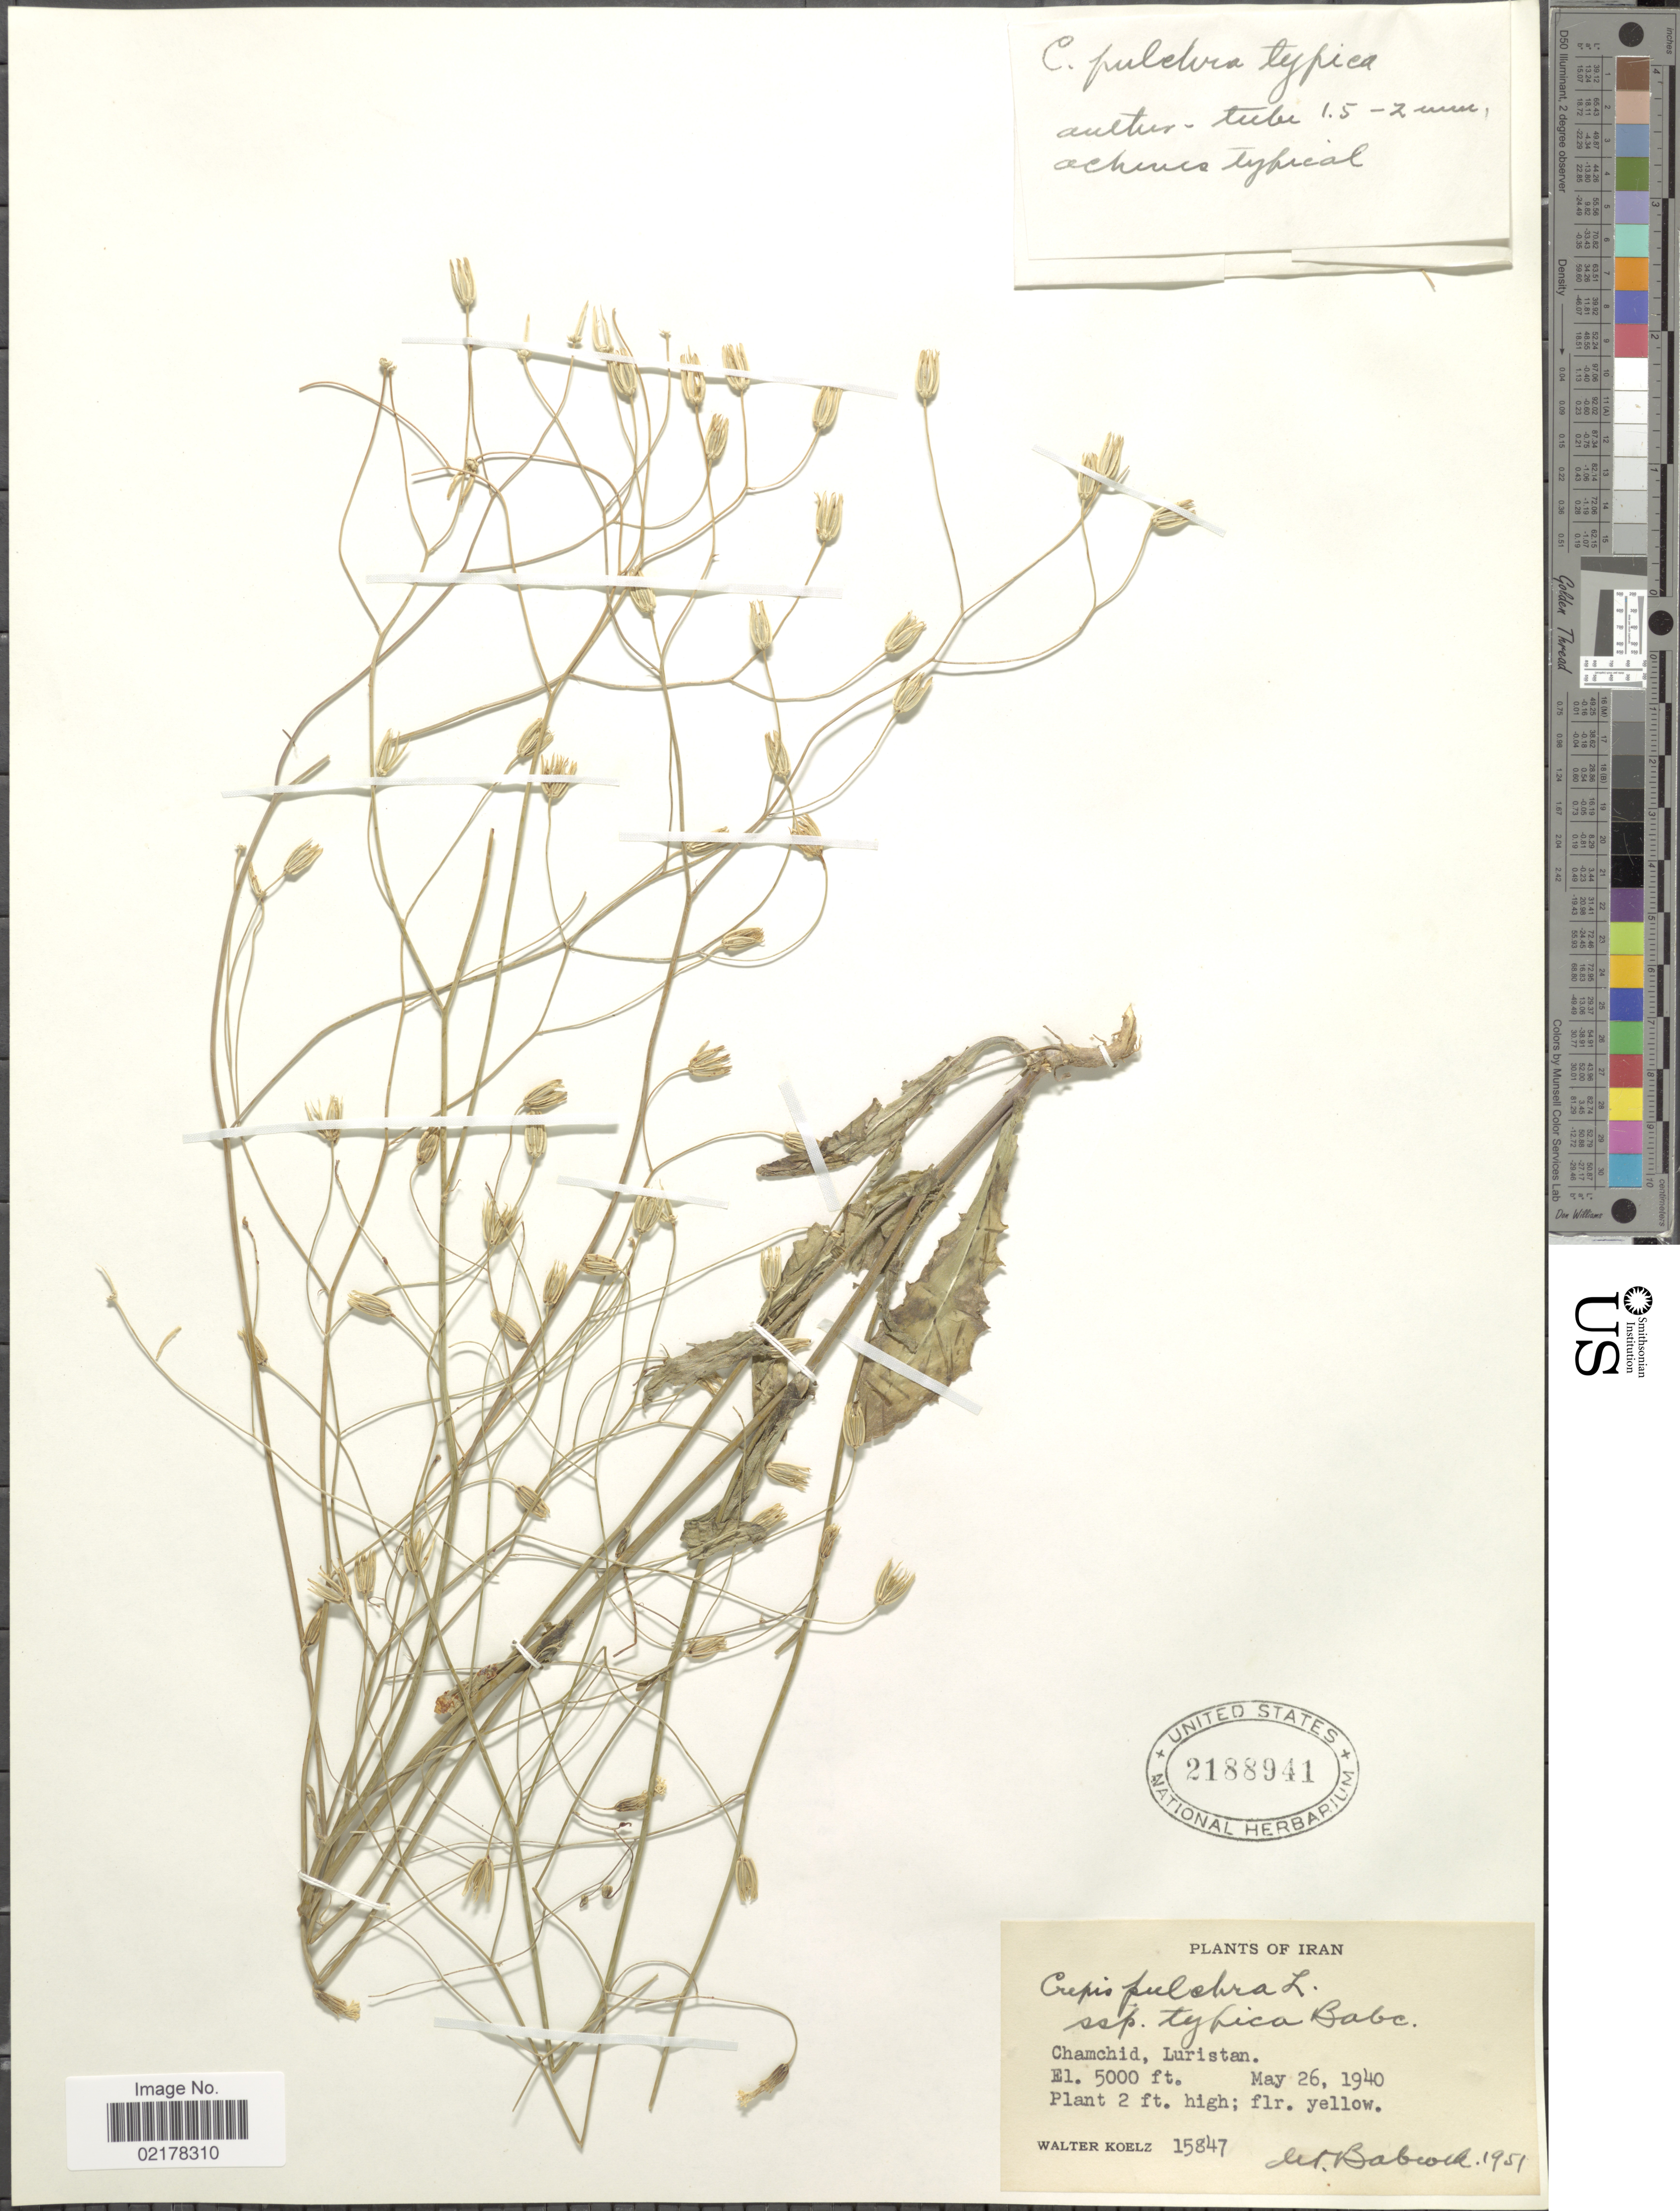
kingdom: Plantae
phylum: Tracheophyta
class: Magnoliopsida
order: Asterales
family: Asteraceae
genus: Crepis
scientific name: Crepis pulchra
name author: L.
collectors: W. N. Koelz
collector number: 15847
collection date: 1940-05-26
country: Iran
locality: Chamchid, Luristan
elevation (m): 1524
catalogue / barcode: US 2188941